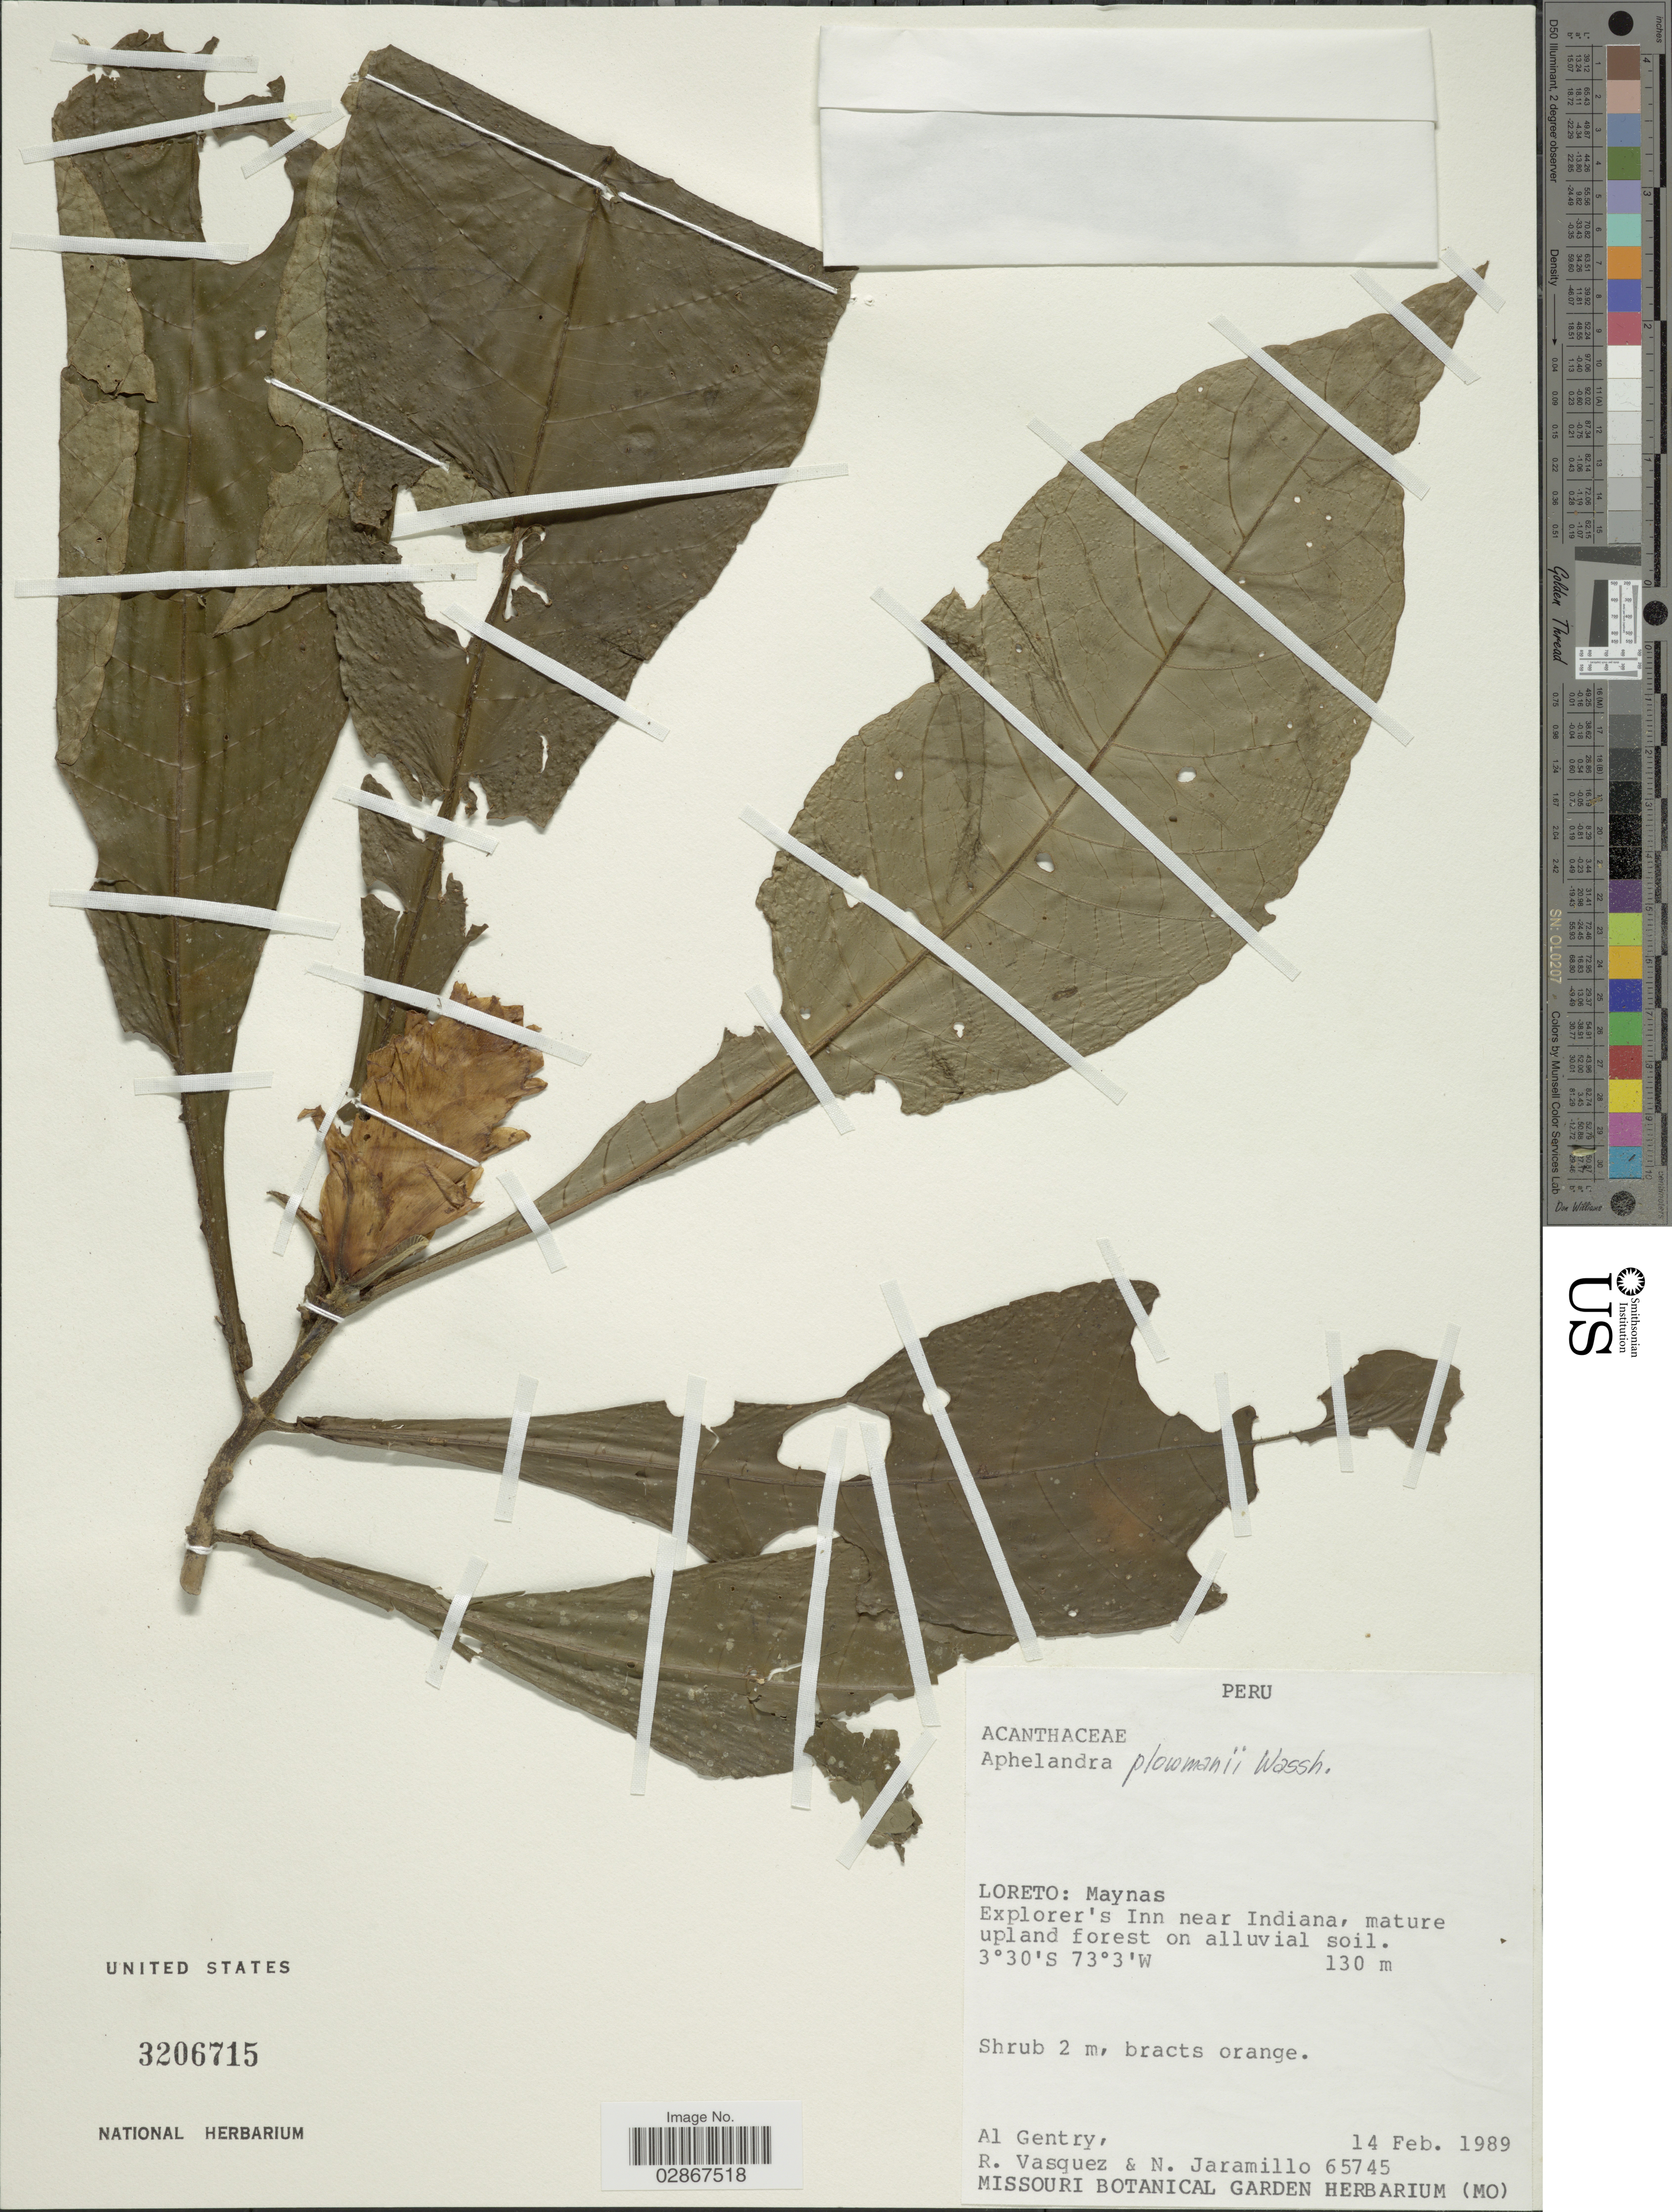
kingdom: Plantae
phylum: Tracheophyta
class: Magnoliopsida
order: Lamiales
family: Acanthaceae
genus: Aphelandra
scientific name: Aphelandra plowmanii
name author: Wassh.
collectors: A. H. Gentry, R. Vásquez & N. Jaramillo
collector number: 65745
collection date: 1989-02-14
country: Peru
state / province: Loreto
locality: Maynas. Explorer's Inn near Indiana.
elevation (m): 130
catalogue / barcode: US 3206715